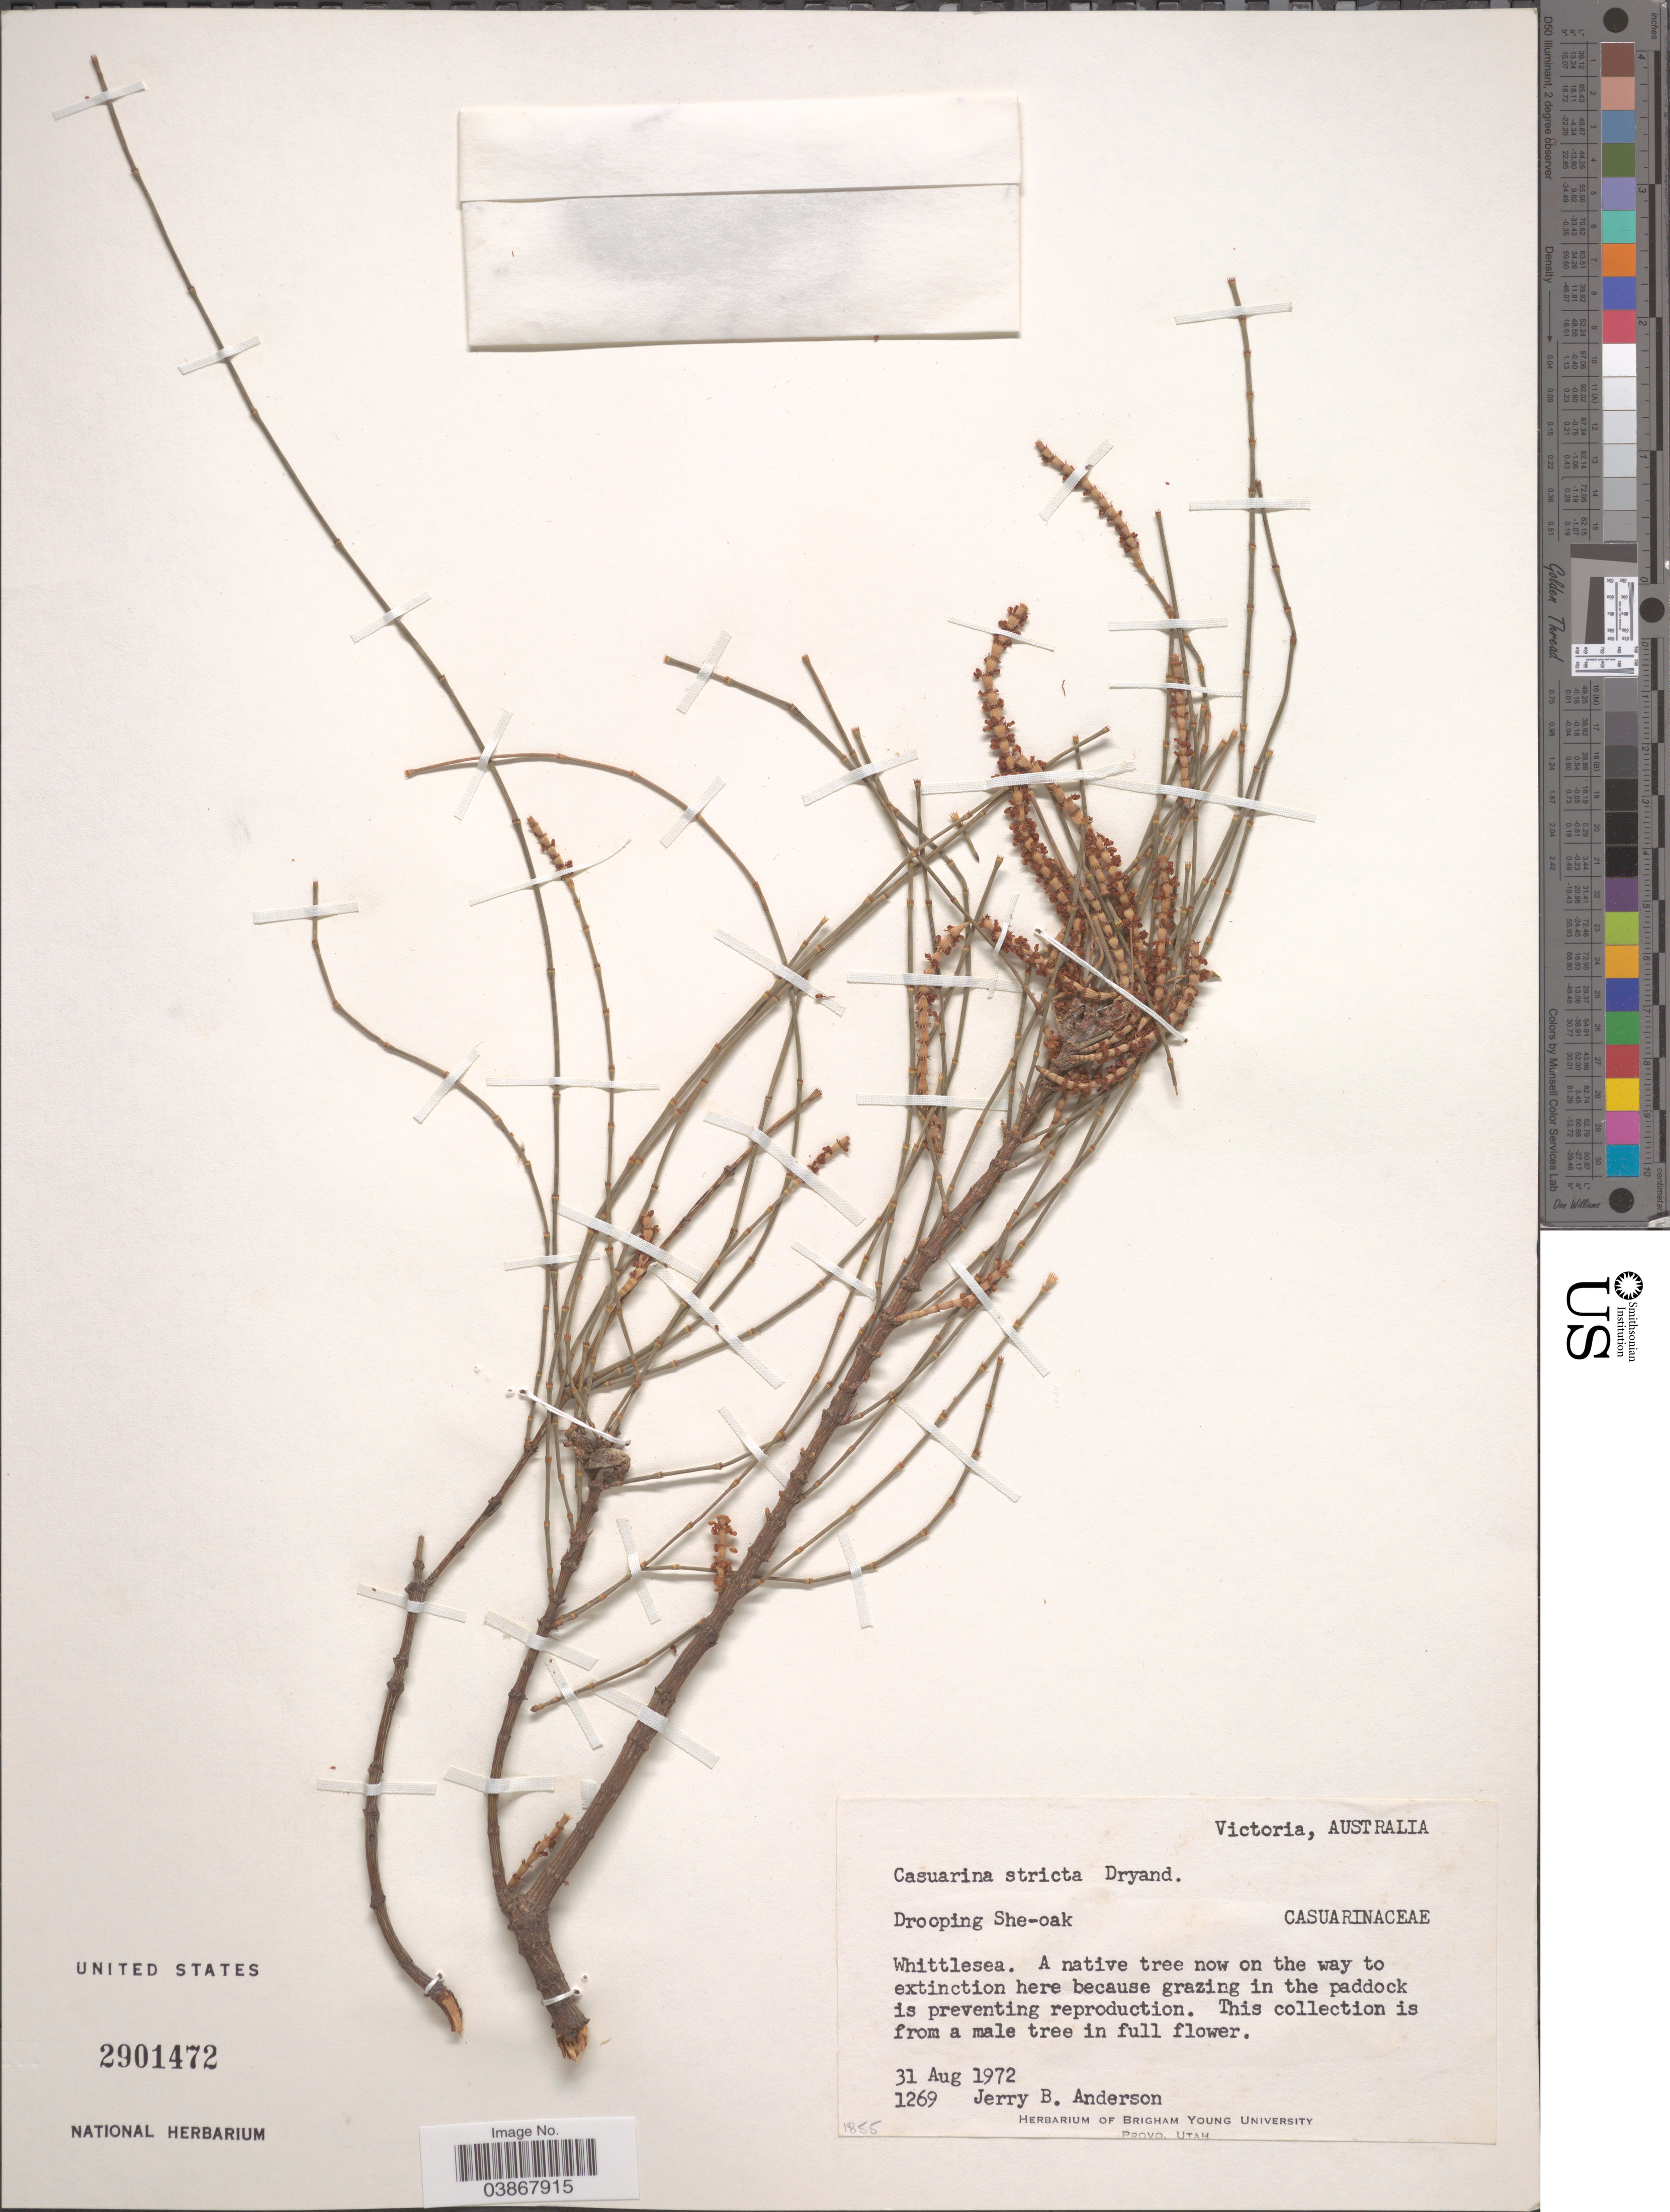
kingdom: Plantae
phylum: Tracheophyta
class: Magnoliopsida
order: Fagales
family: Casuarinaceae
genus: Casuarina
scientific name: Casuarina stricta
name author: Aiton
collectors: J. B. Anderson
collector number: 1269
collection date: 1972-08-31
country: Australia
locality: Victoria. Whittlesea.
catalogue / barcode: US 2901472